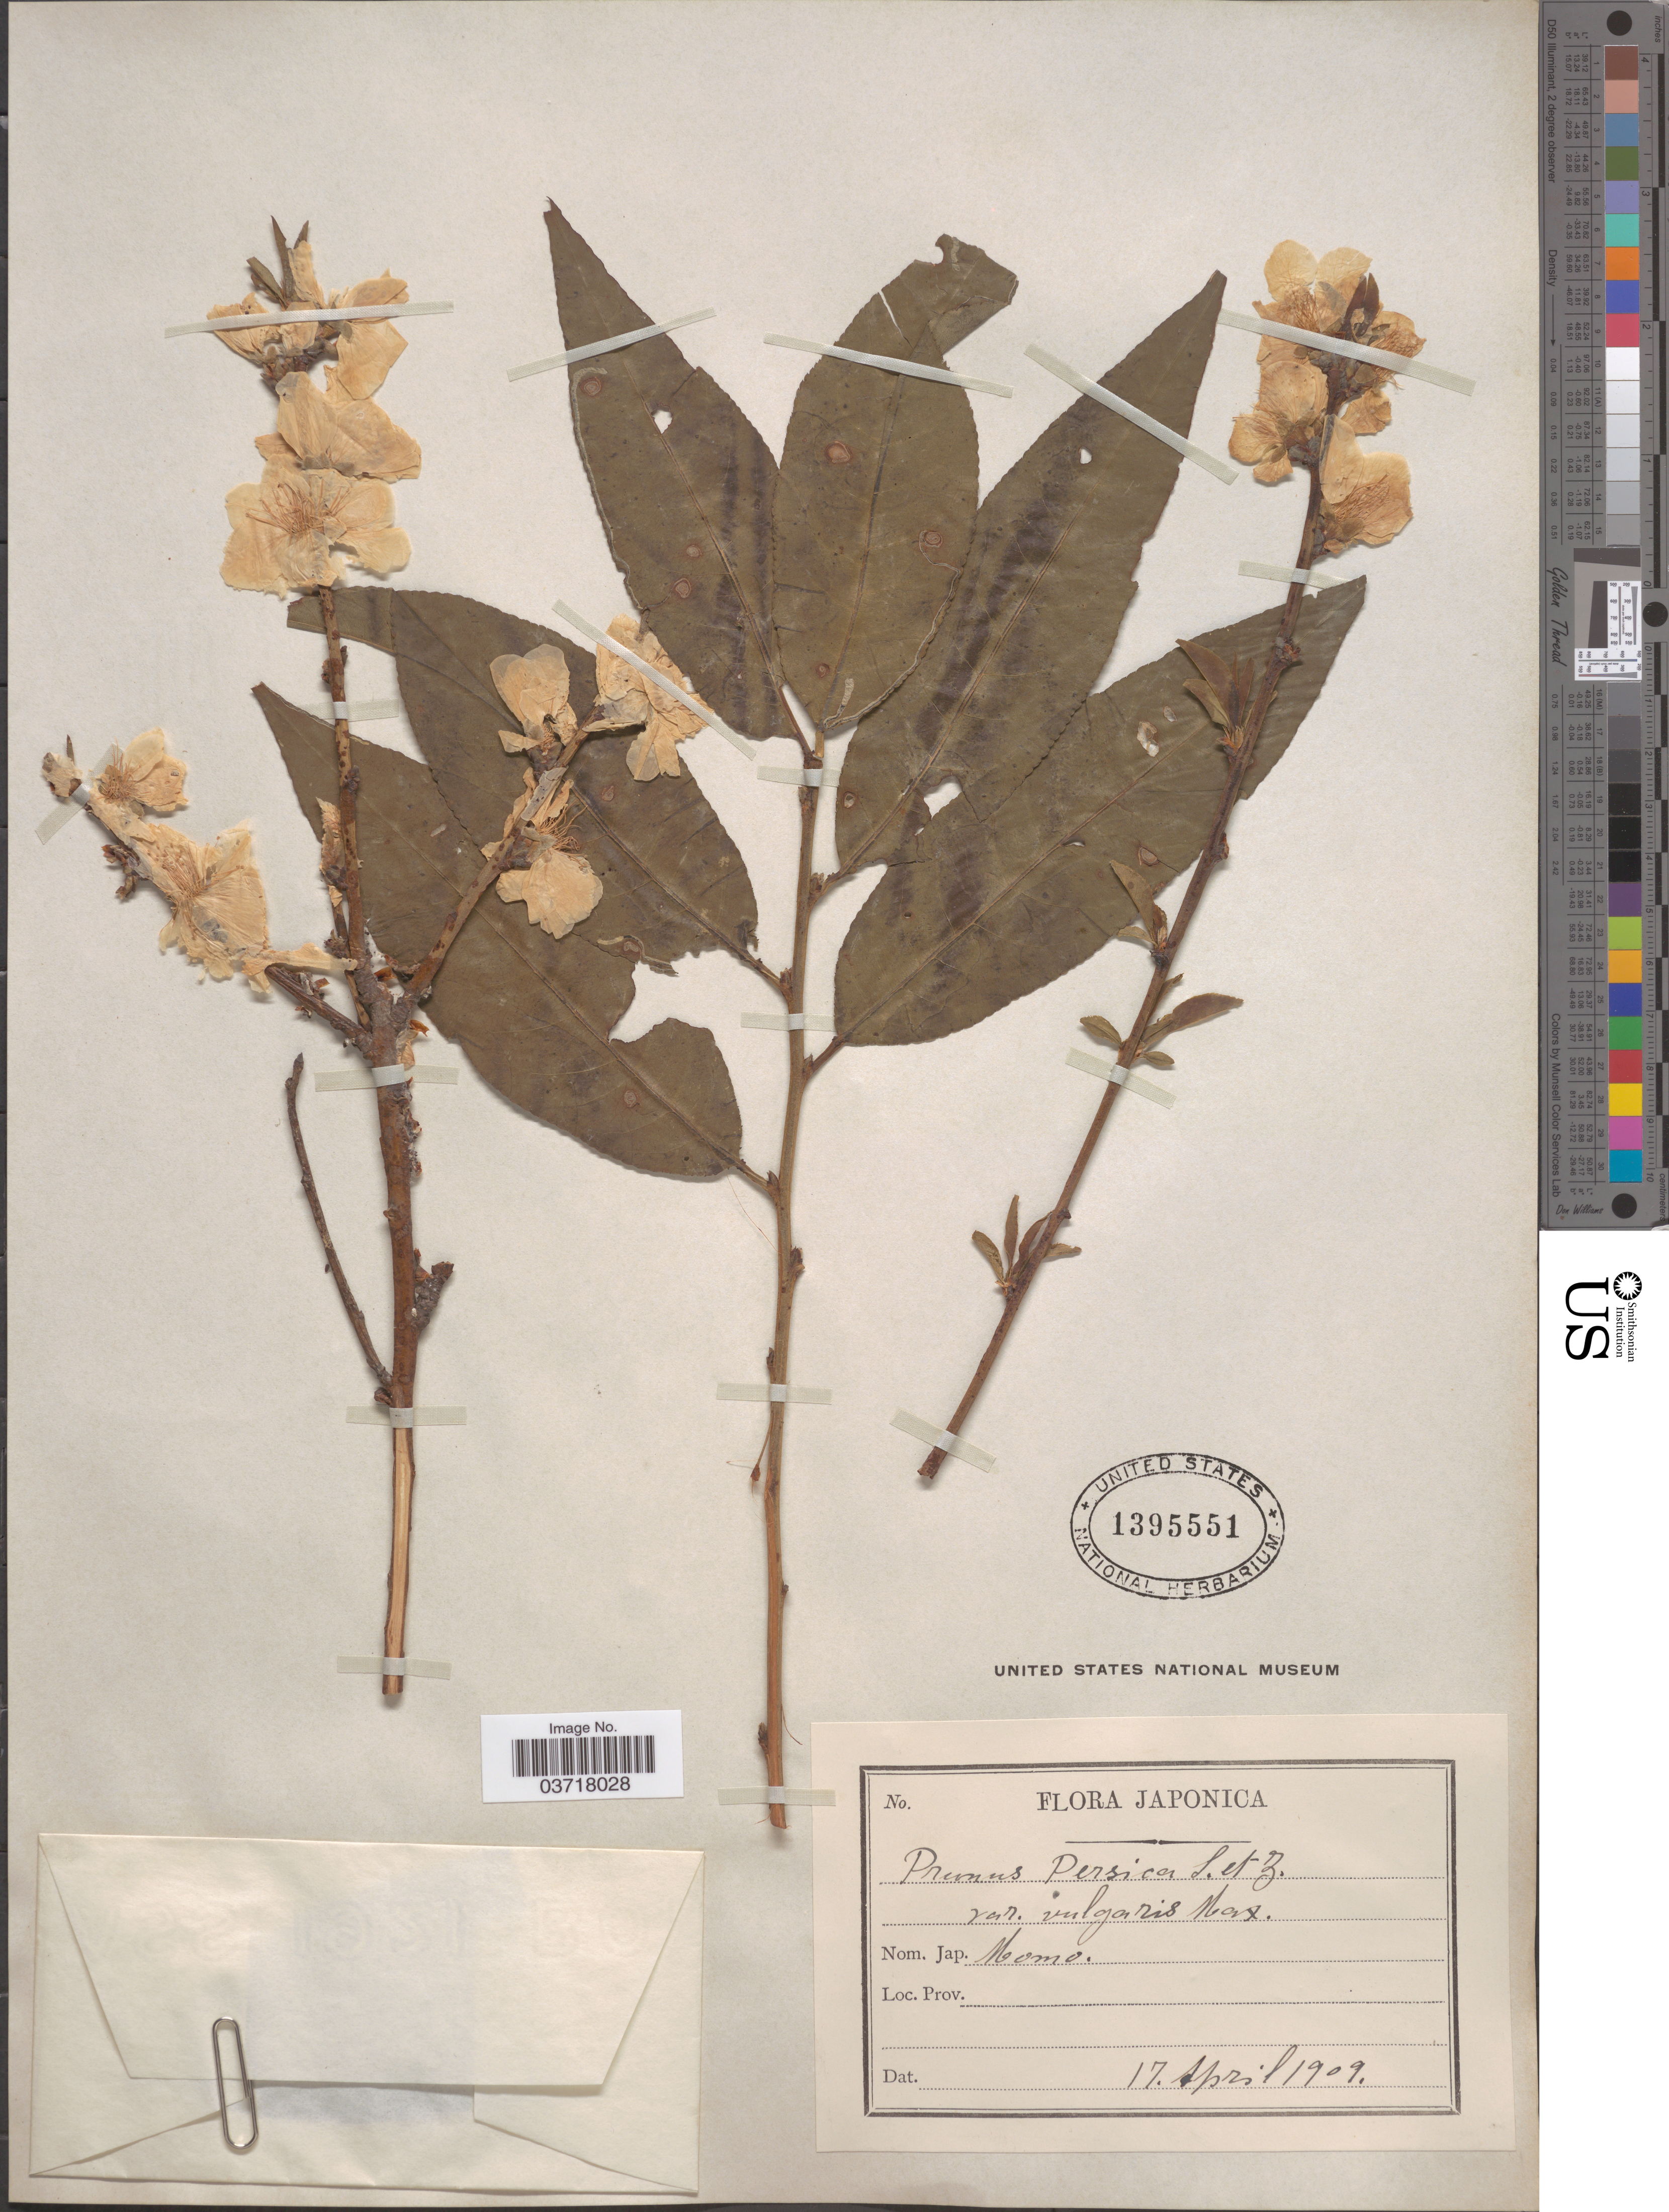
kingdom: Plantae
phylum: Tracheophyta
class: Magnoliopsida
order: Rosales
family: Rosaceae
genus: Prunus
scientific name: Prunus persica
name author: (L.) Batsch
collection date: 1909-04-17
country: Japan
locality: Momo.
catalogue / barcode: US 1395551